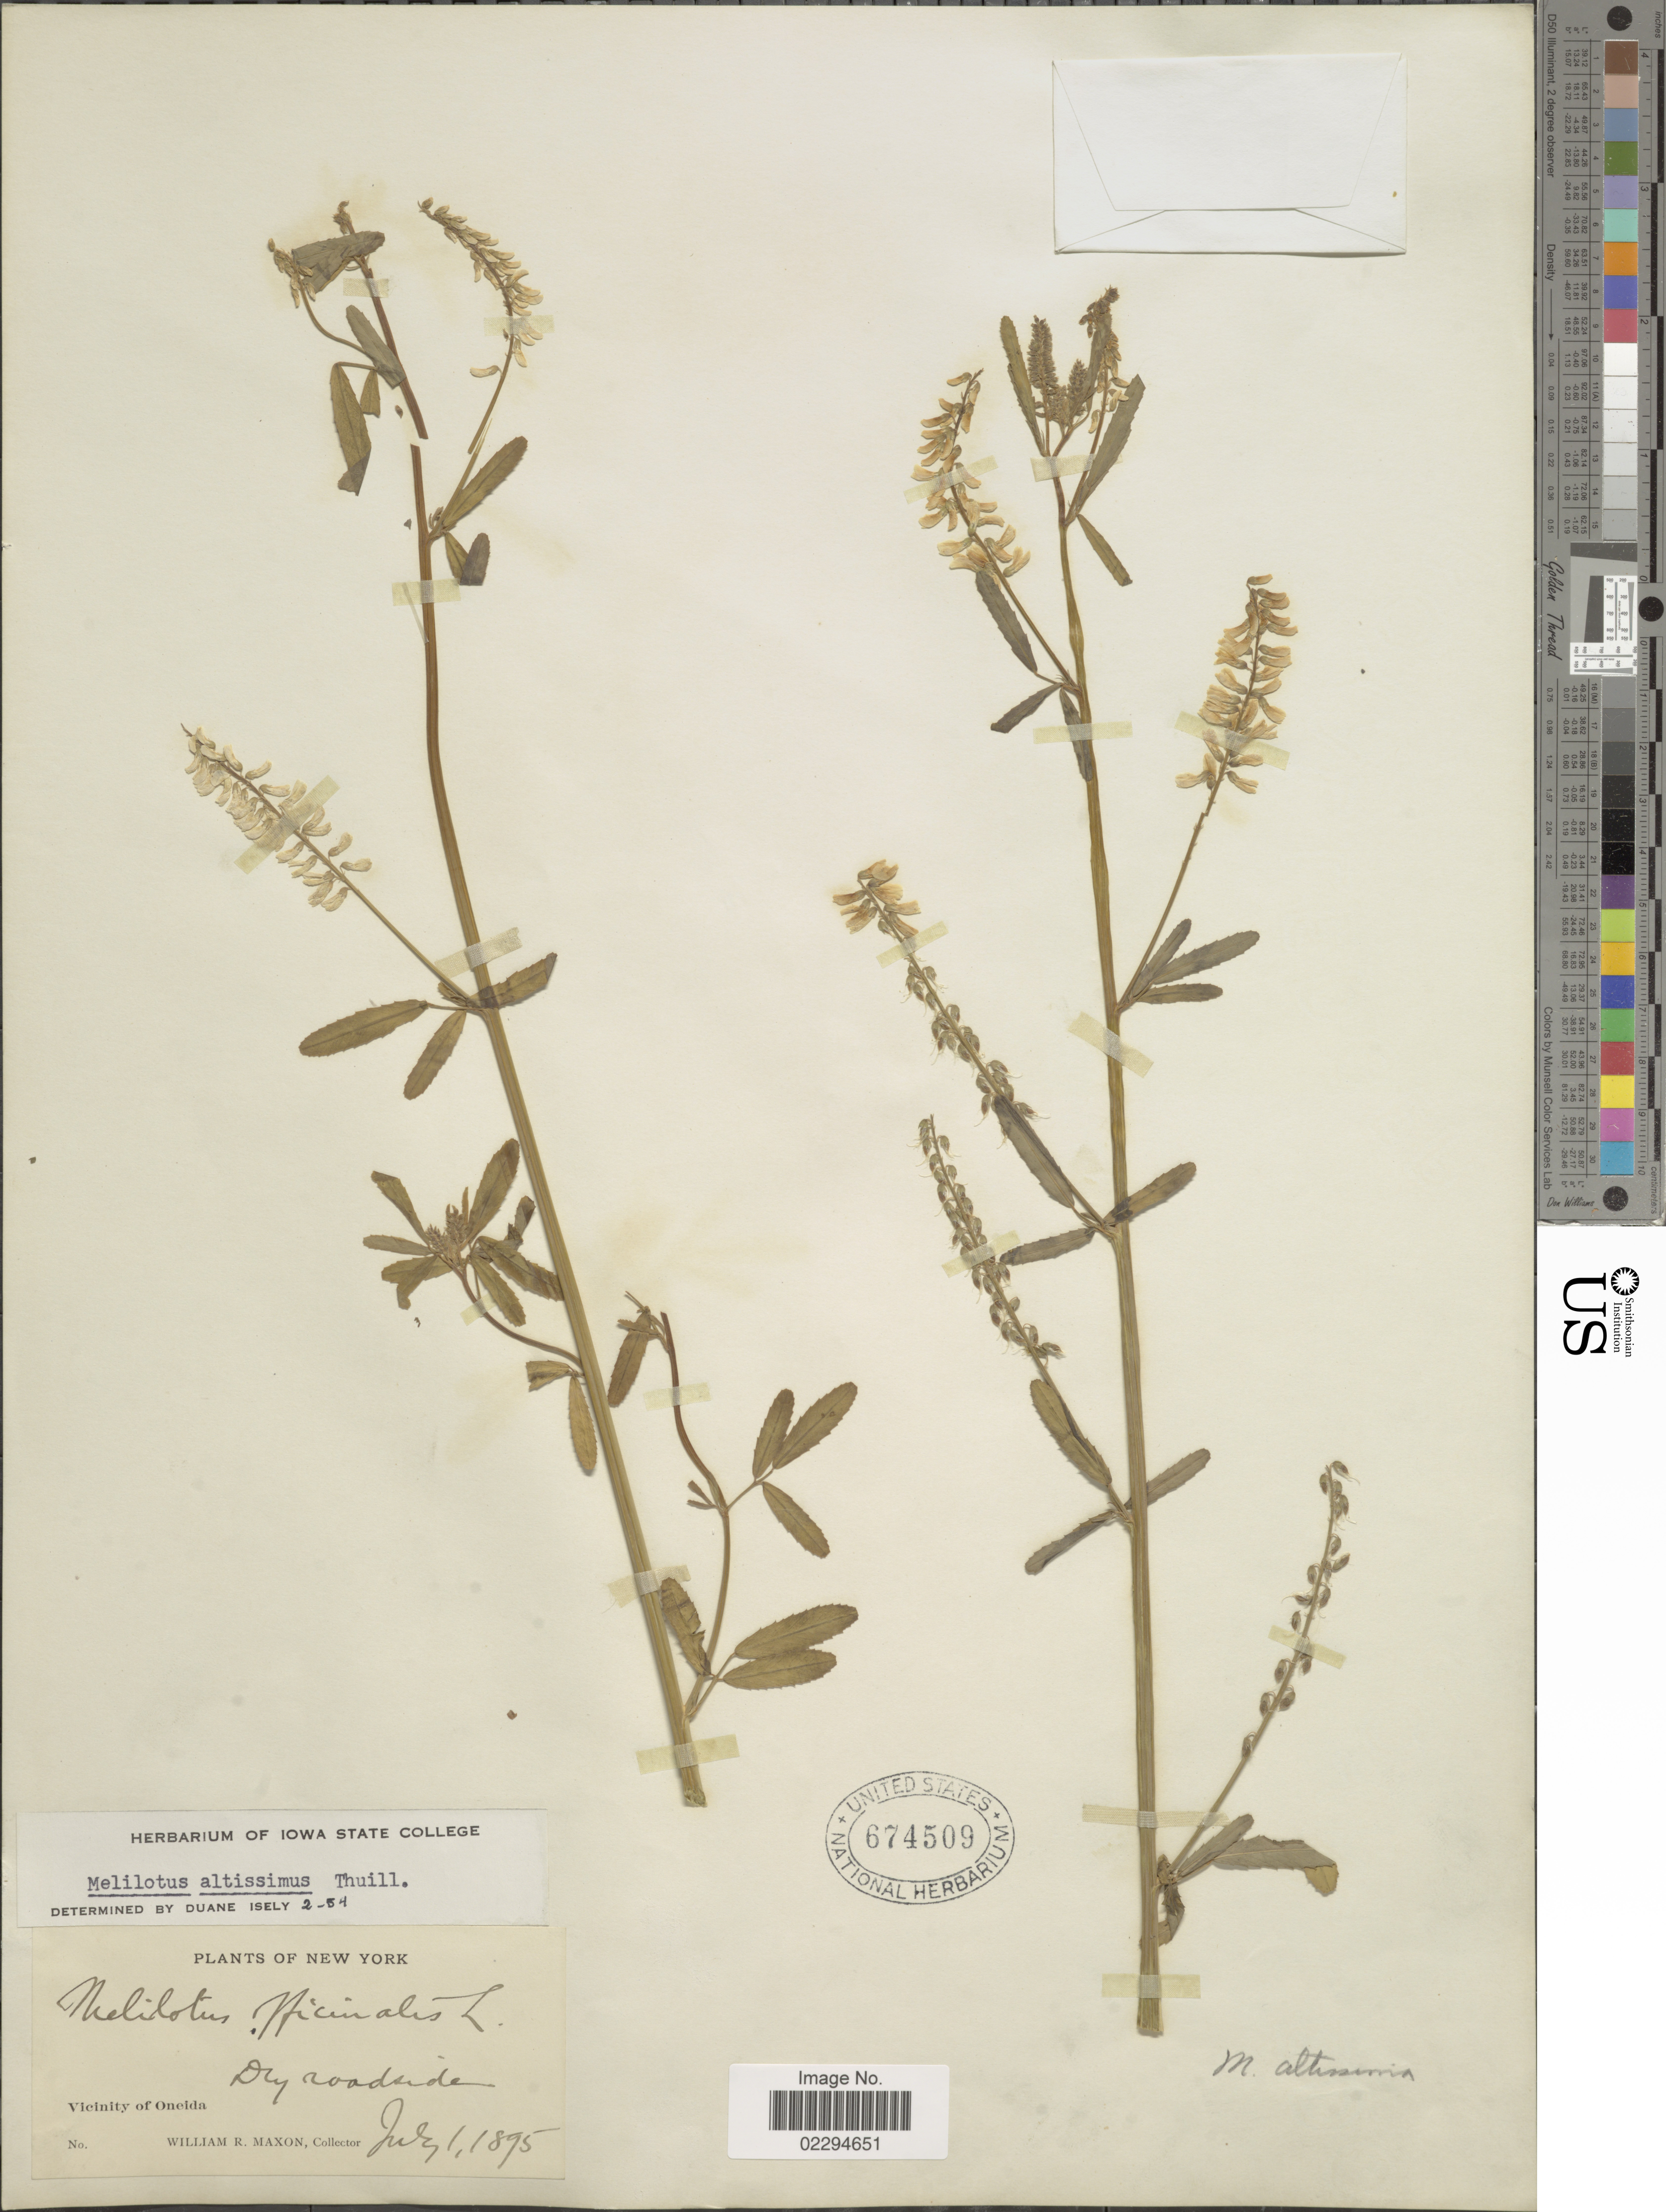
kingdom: Plantae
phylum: Tracheophyta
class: Magnoliopsida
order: Fabales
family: Fabaceae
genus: Melilotus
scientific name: Melilotus altissimus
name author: Thuill.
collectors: W. R. Maxon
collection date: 1895-07-01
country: United States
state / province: New York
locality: Vicinity of Oneida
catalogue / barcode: US 674509